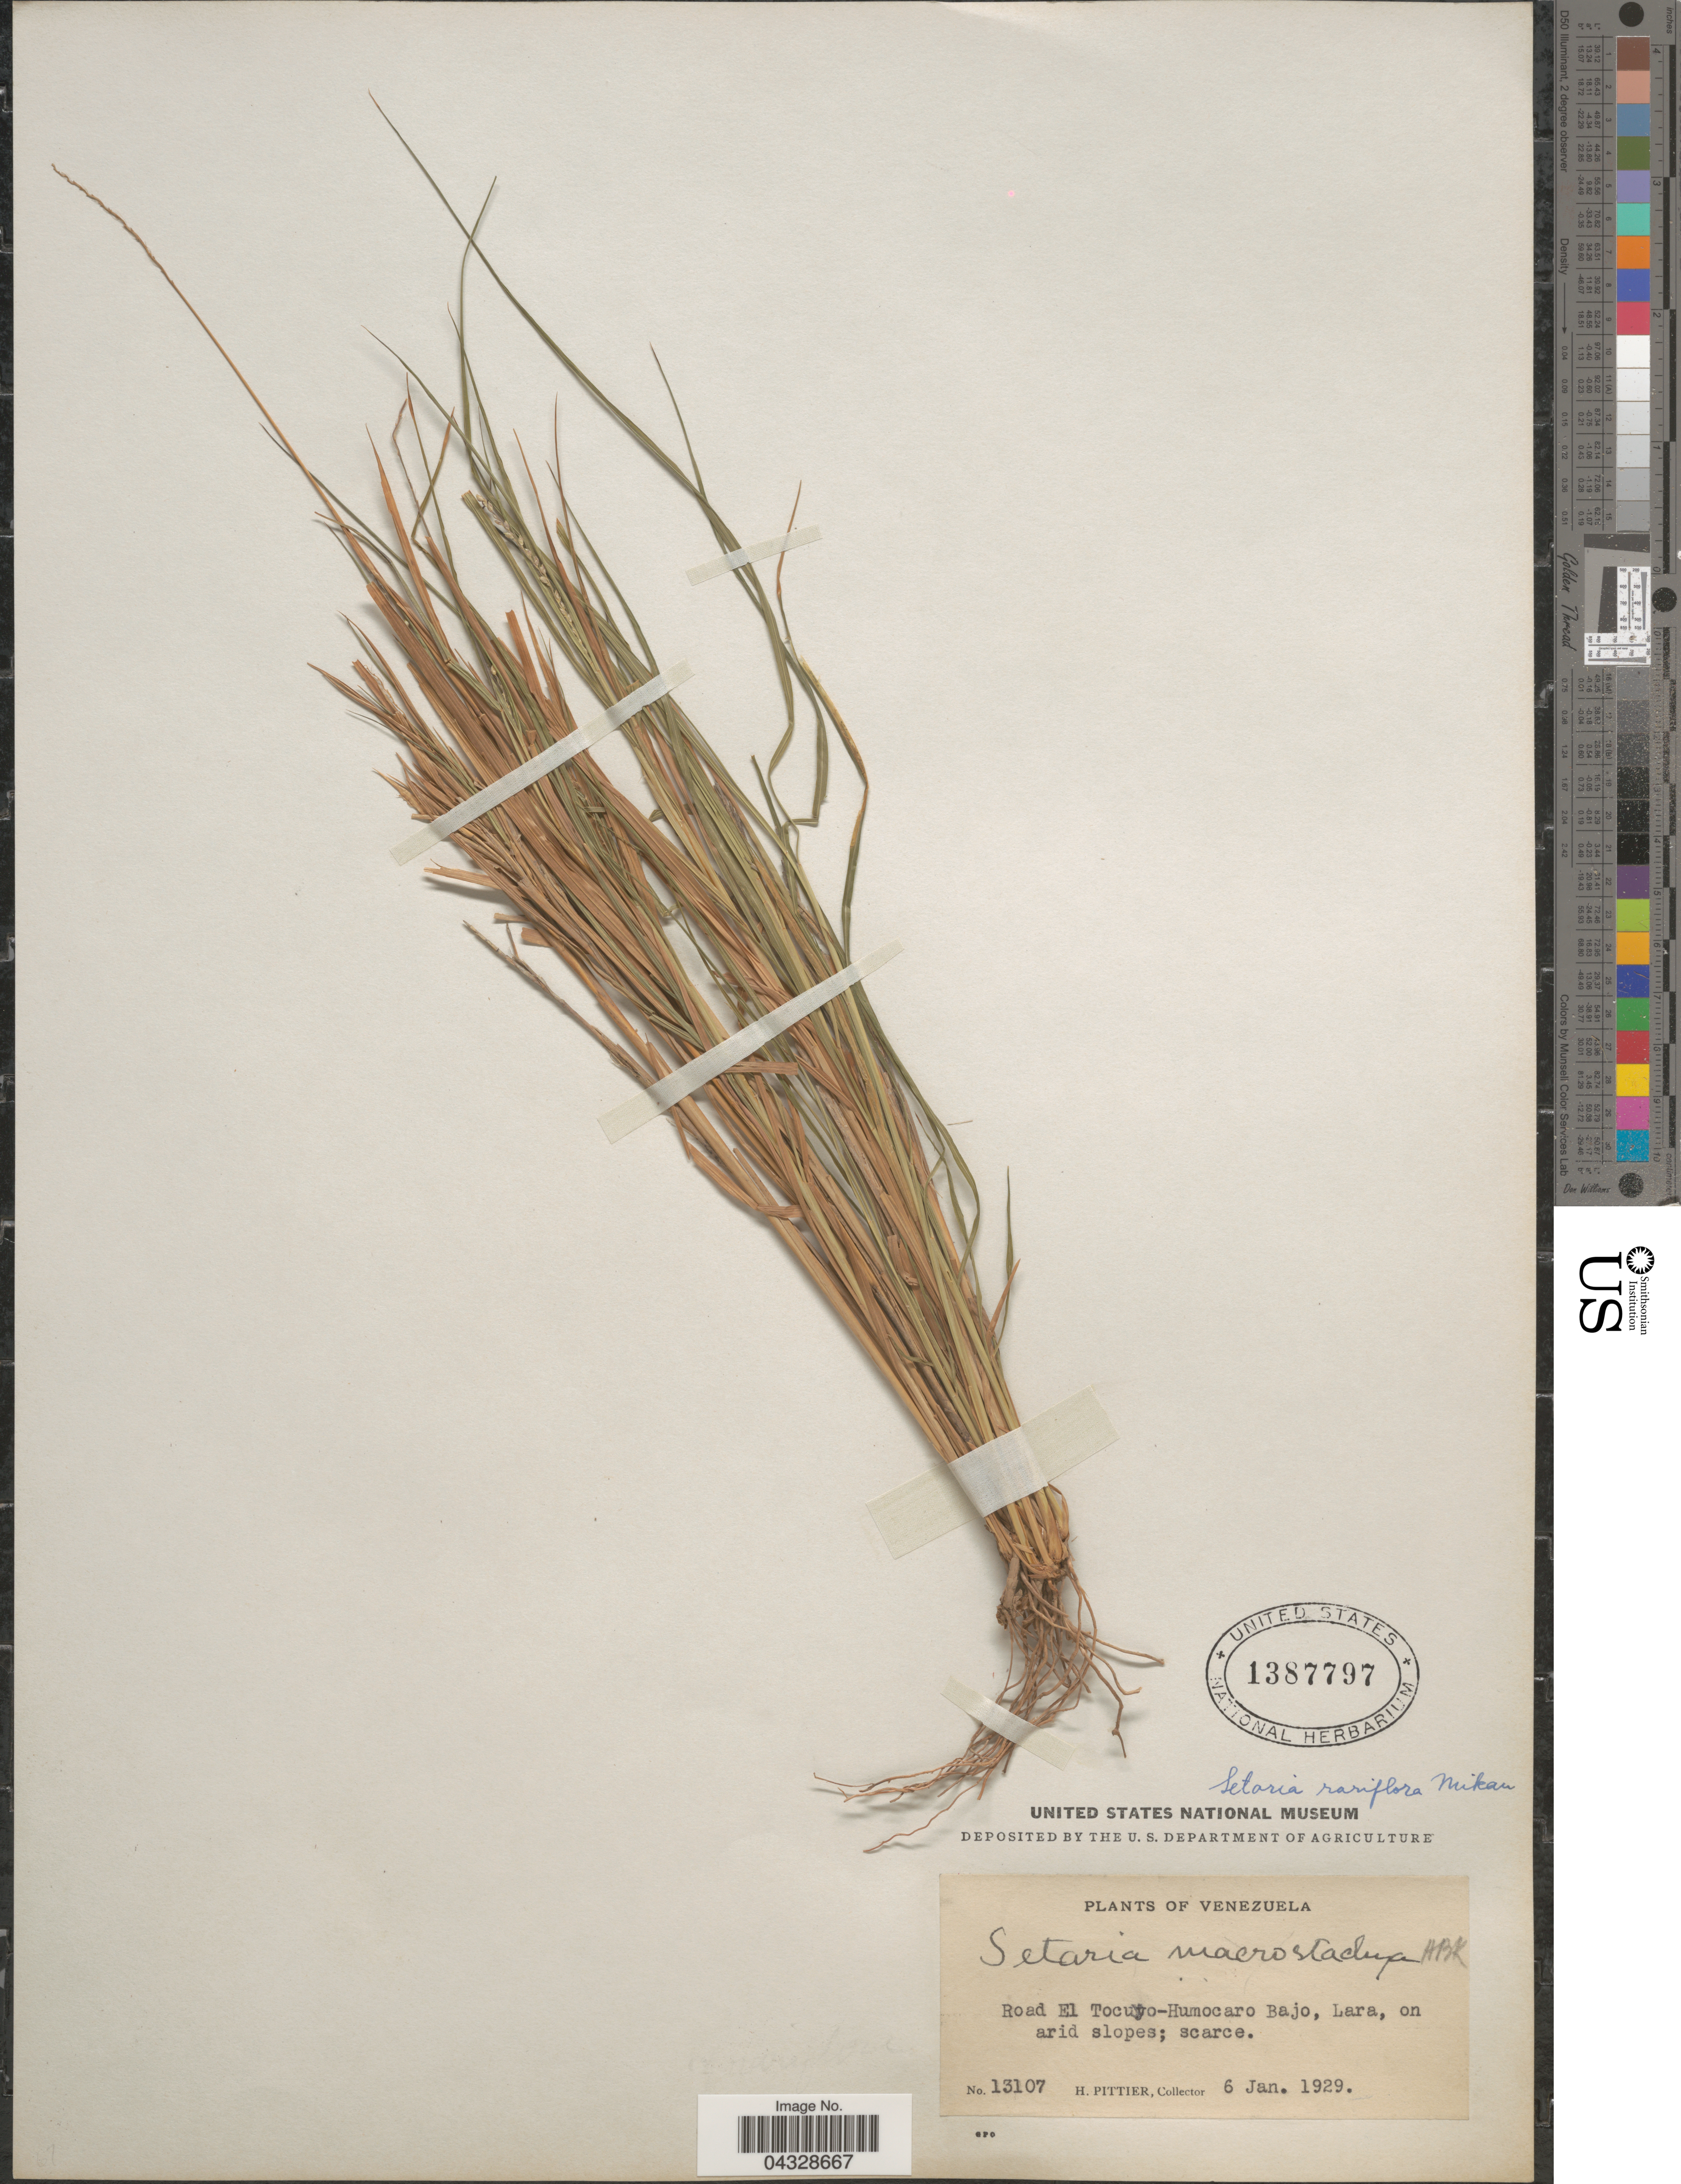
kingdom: Plantae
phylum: Tracheophyta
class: Liliopsida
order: Poales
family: Poaceae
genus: Setaria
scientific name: Setaria setosa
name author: (Sw.) P. Beauv.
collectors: H. F. Pittier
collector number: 13107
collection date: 1929-01-06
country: Venezuela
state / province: Lara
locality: Road El Tocuyo-Humocaro Bajo.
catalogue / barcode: US 1387797